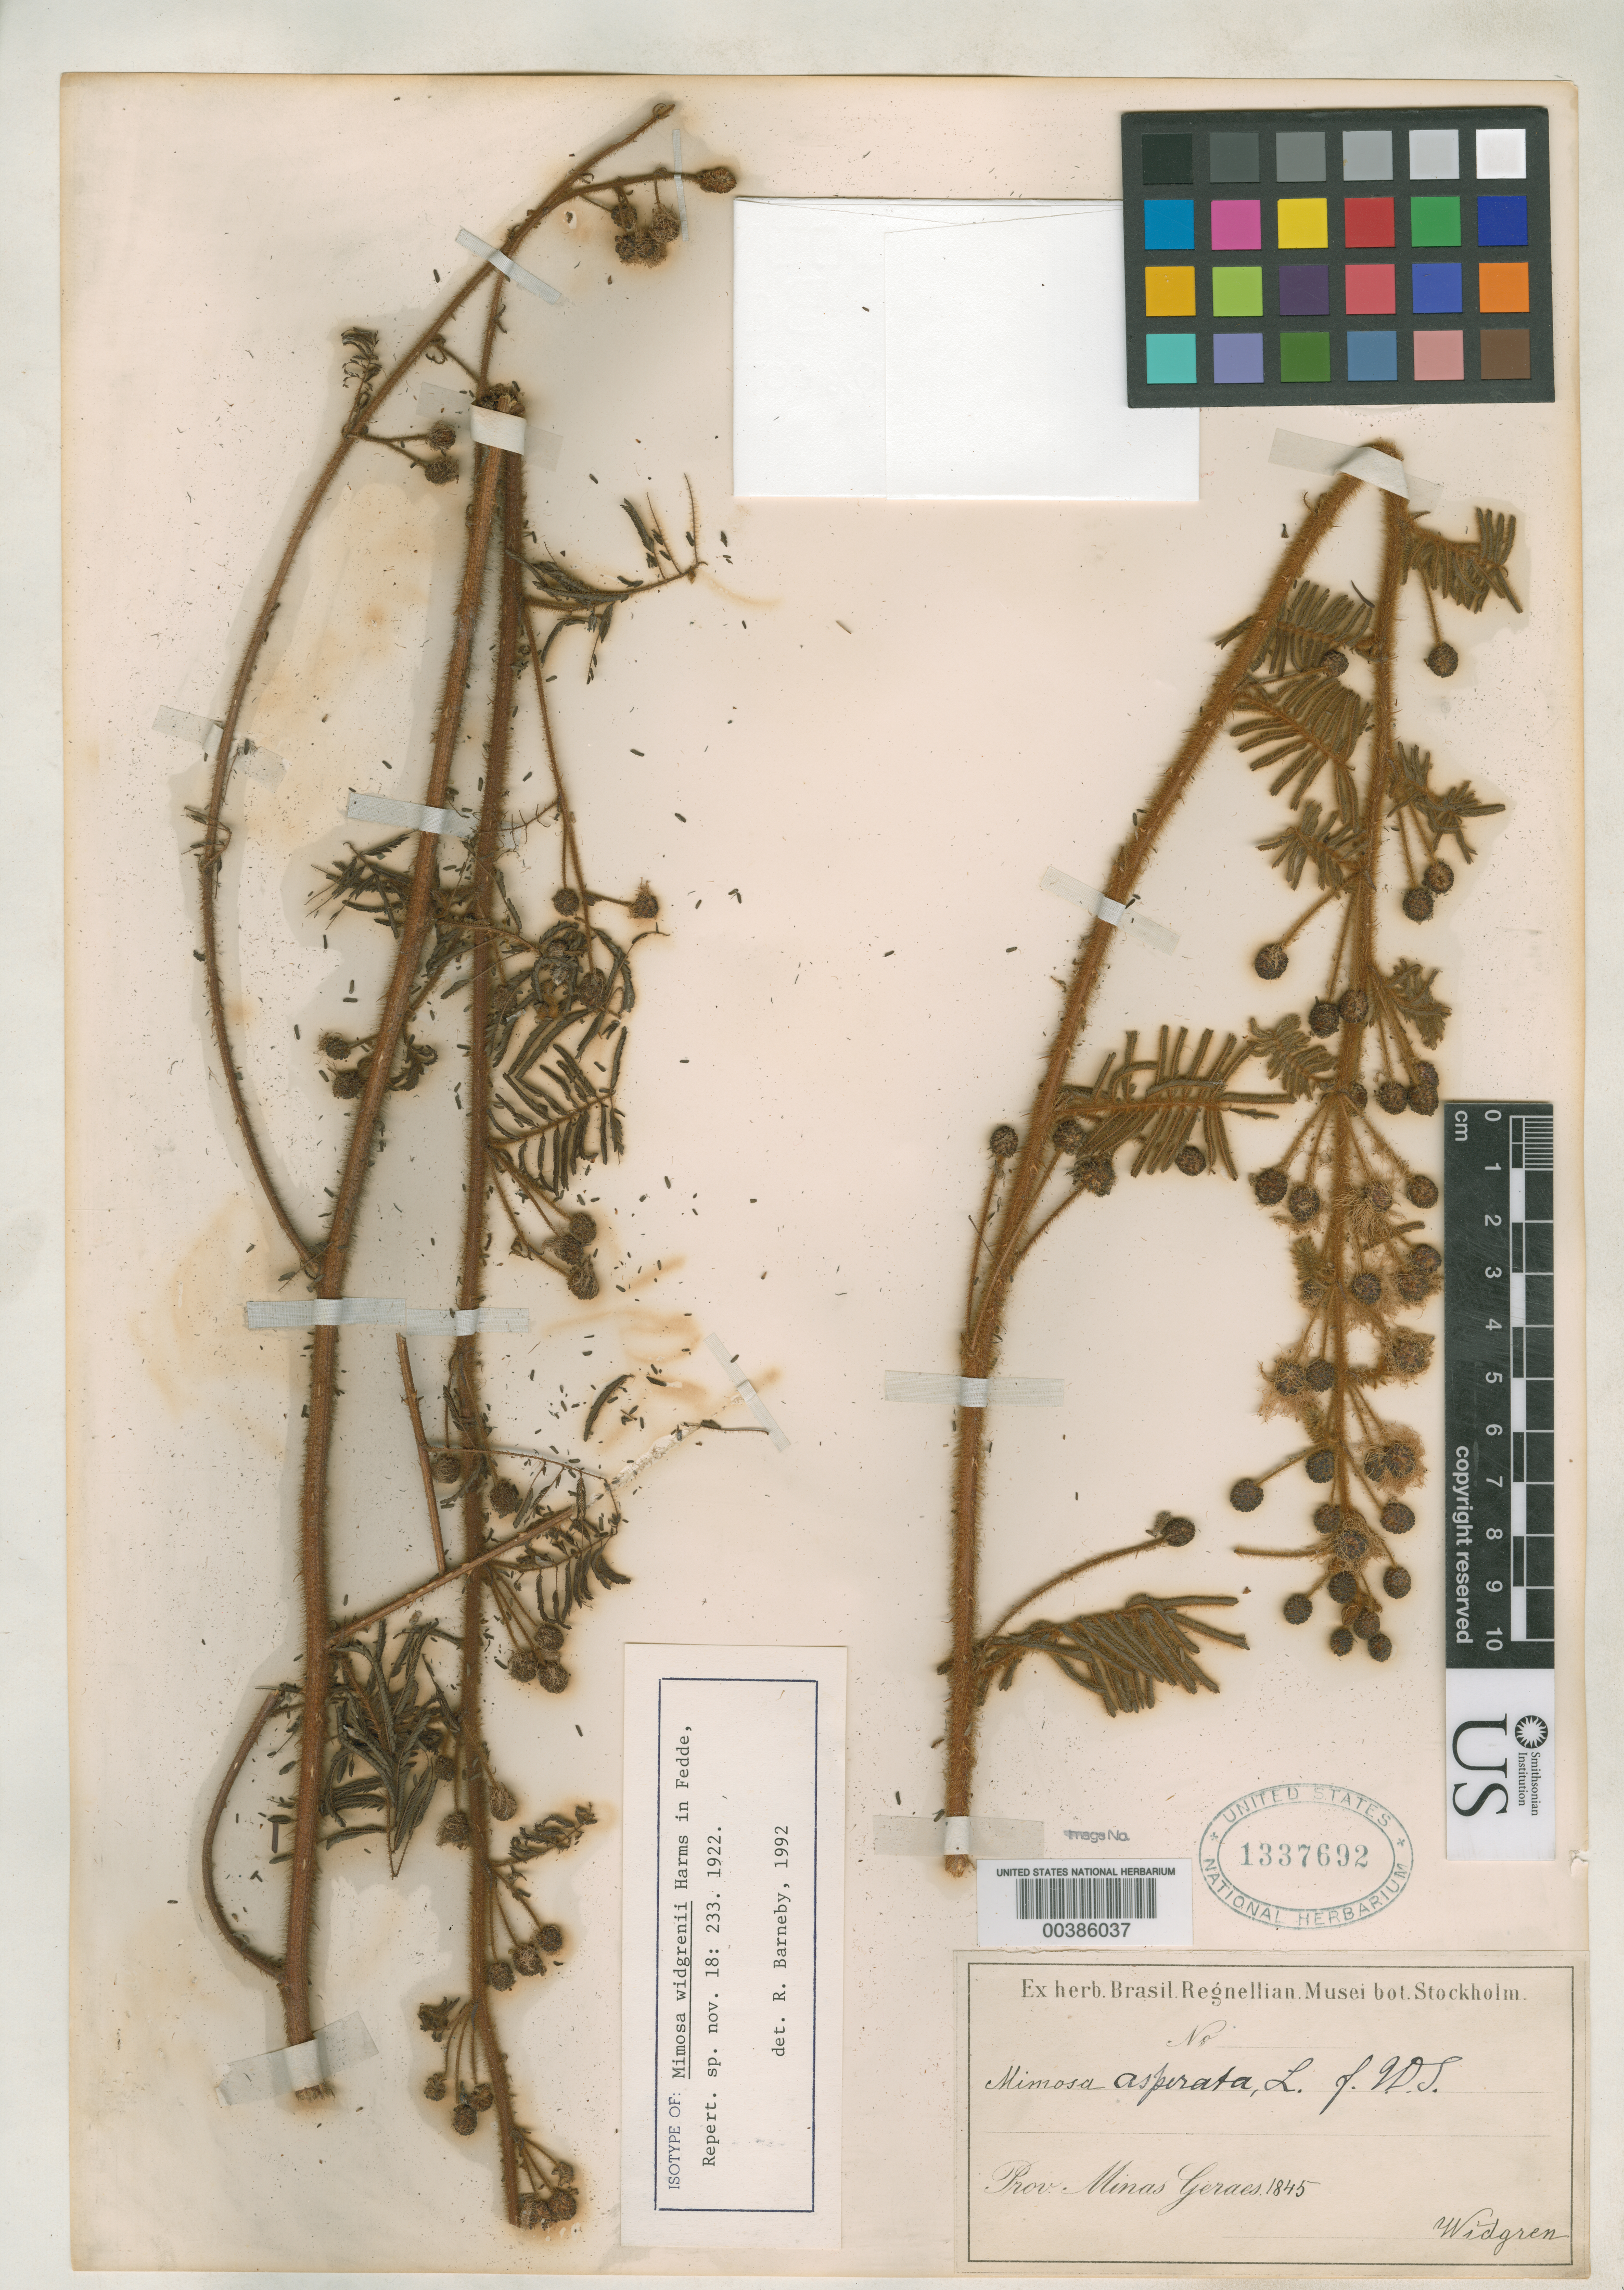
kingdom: Plantae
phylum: Tracheophyta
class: Magnoliopsida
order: Fabales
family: Fabaceae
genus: Mimosa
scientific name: Mimosa widgrenii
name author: Harms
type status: Isotype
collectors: J. Widgren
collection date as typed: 1845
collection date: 1845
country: Brazil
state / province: Minas Gerais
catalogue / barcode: US 1337692